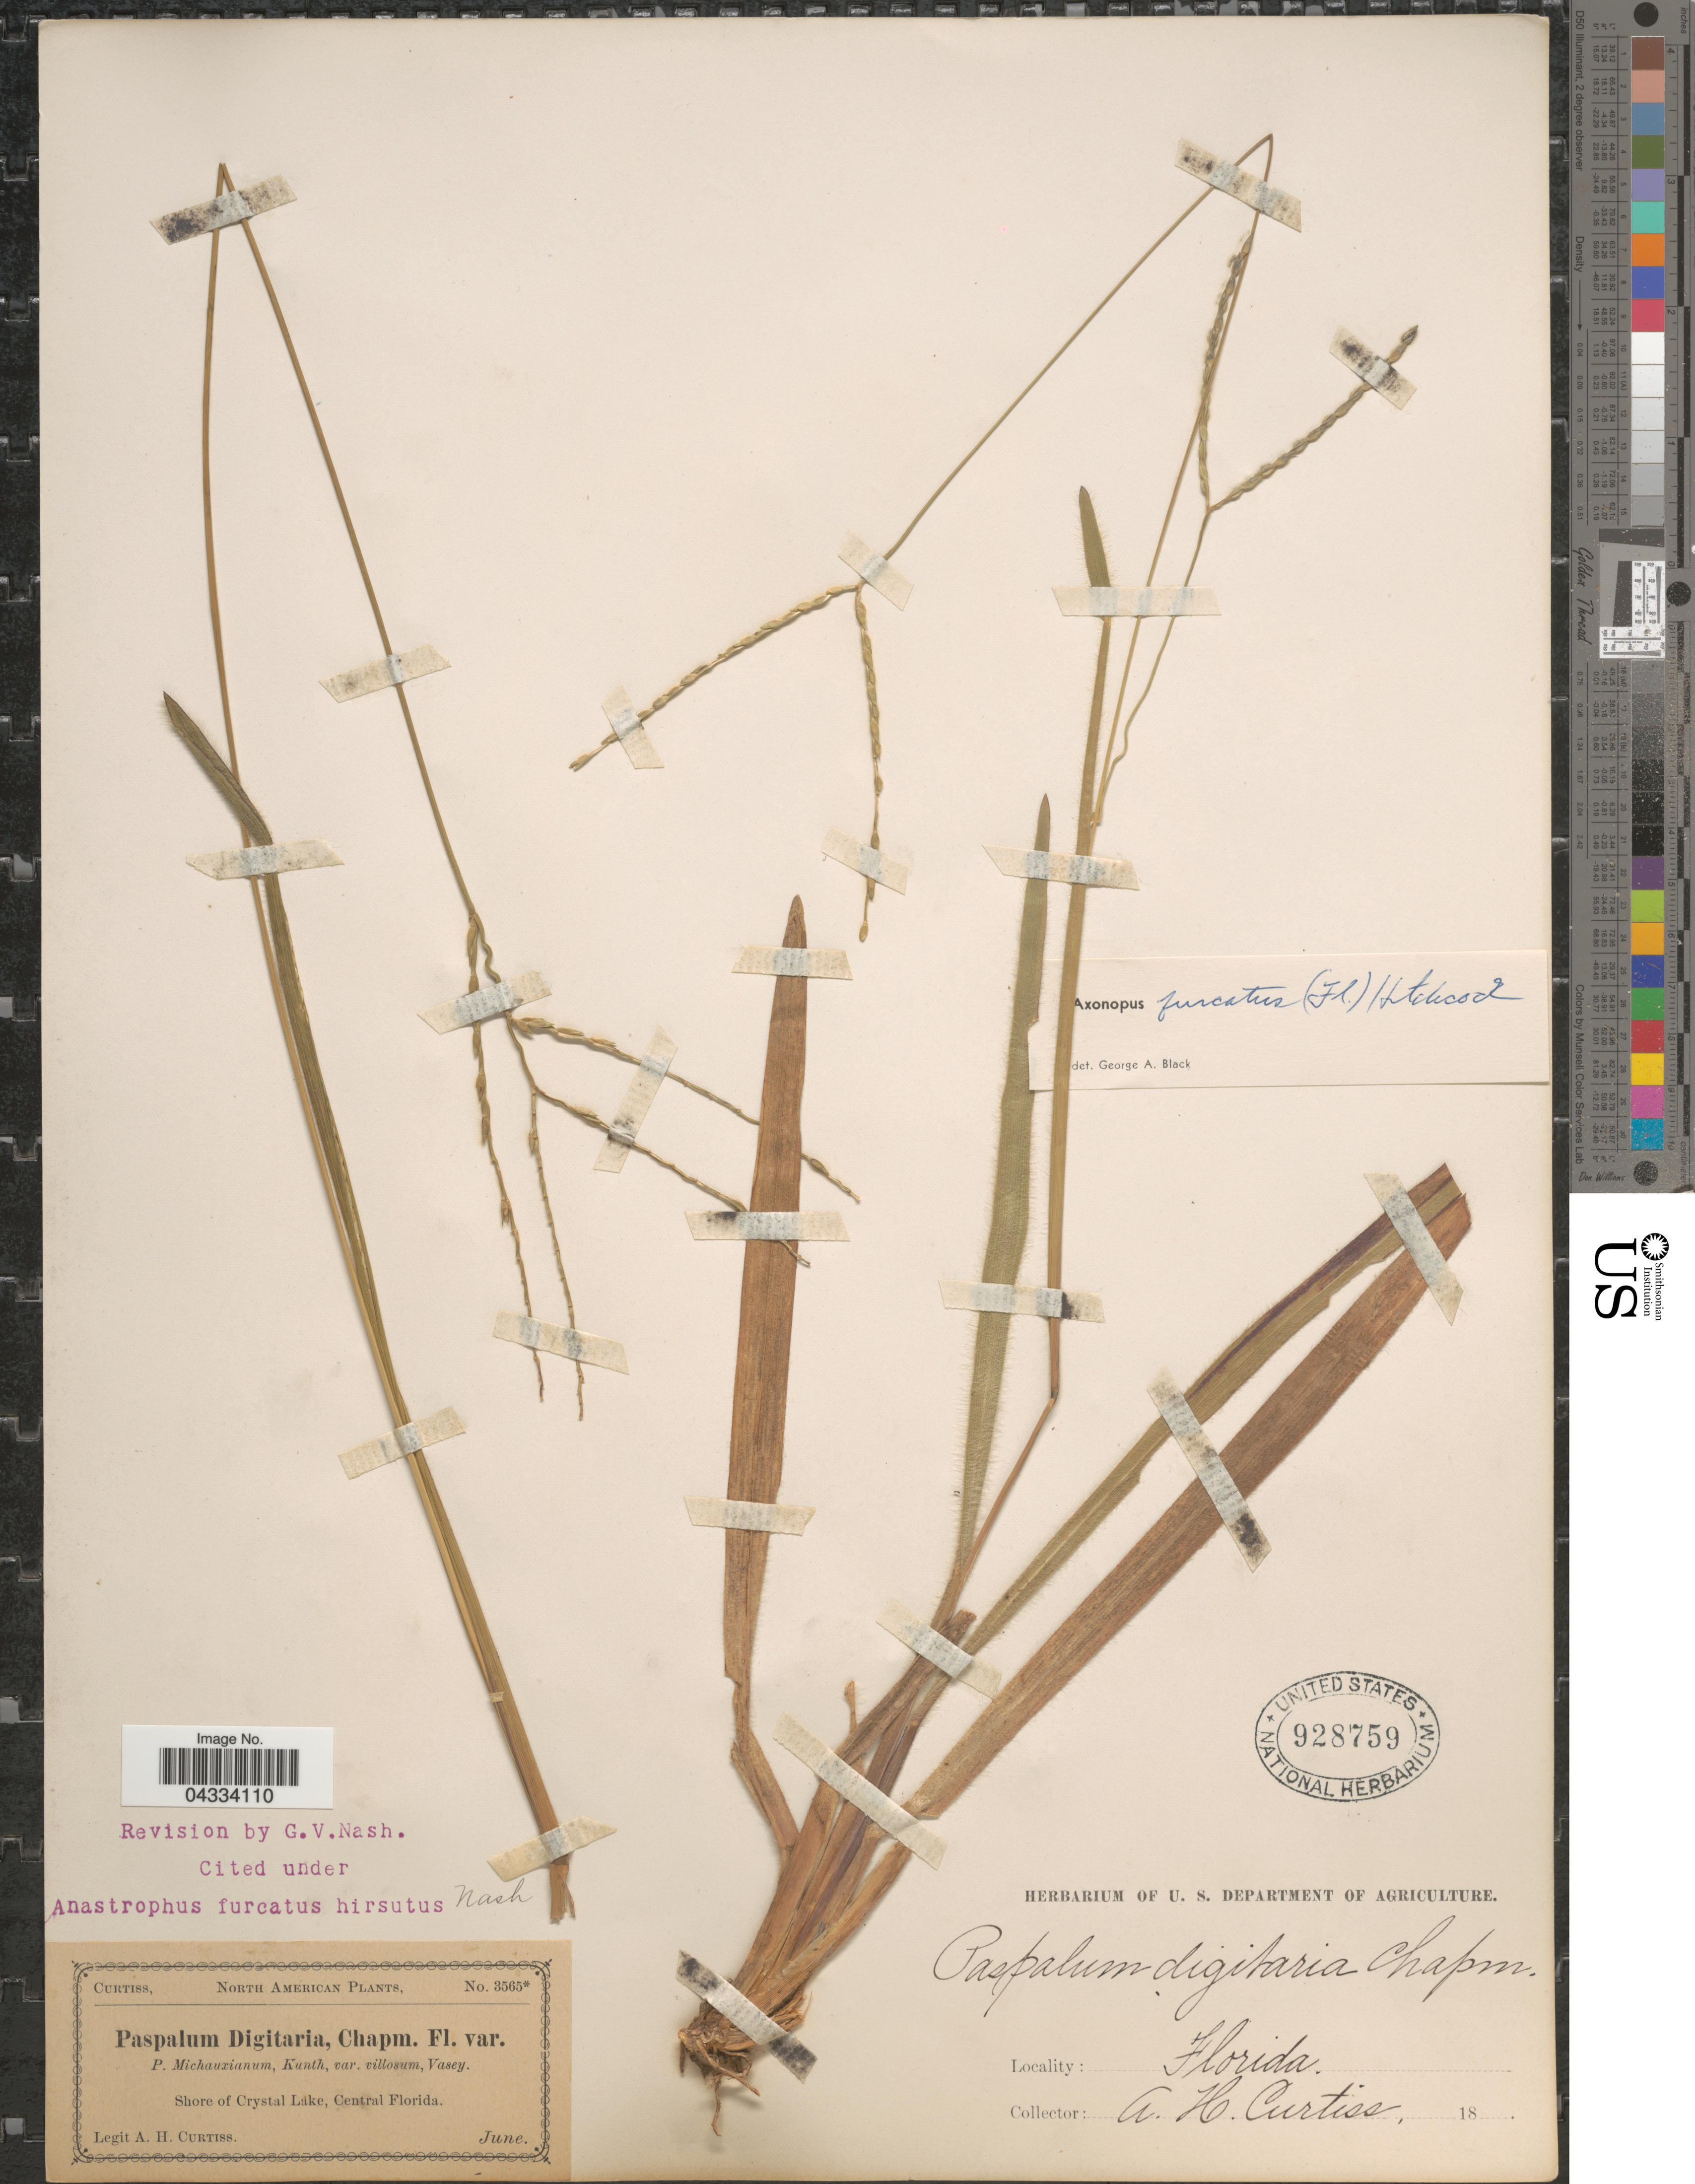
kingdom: Plantae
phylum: Tracheophyta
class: Liliopsida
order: Poales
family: Poaceae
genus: Axonopus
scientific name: Axonopus furcatus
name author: (Flüggé) Hitchc.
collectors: A. H. Curtiss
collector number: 3565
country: United States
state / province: Florida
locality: Shore of Crystal Lake, Central Florida.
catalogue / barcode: US 928759